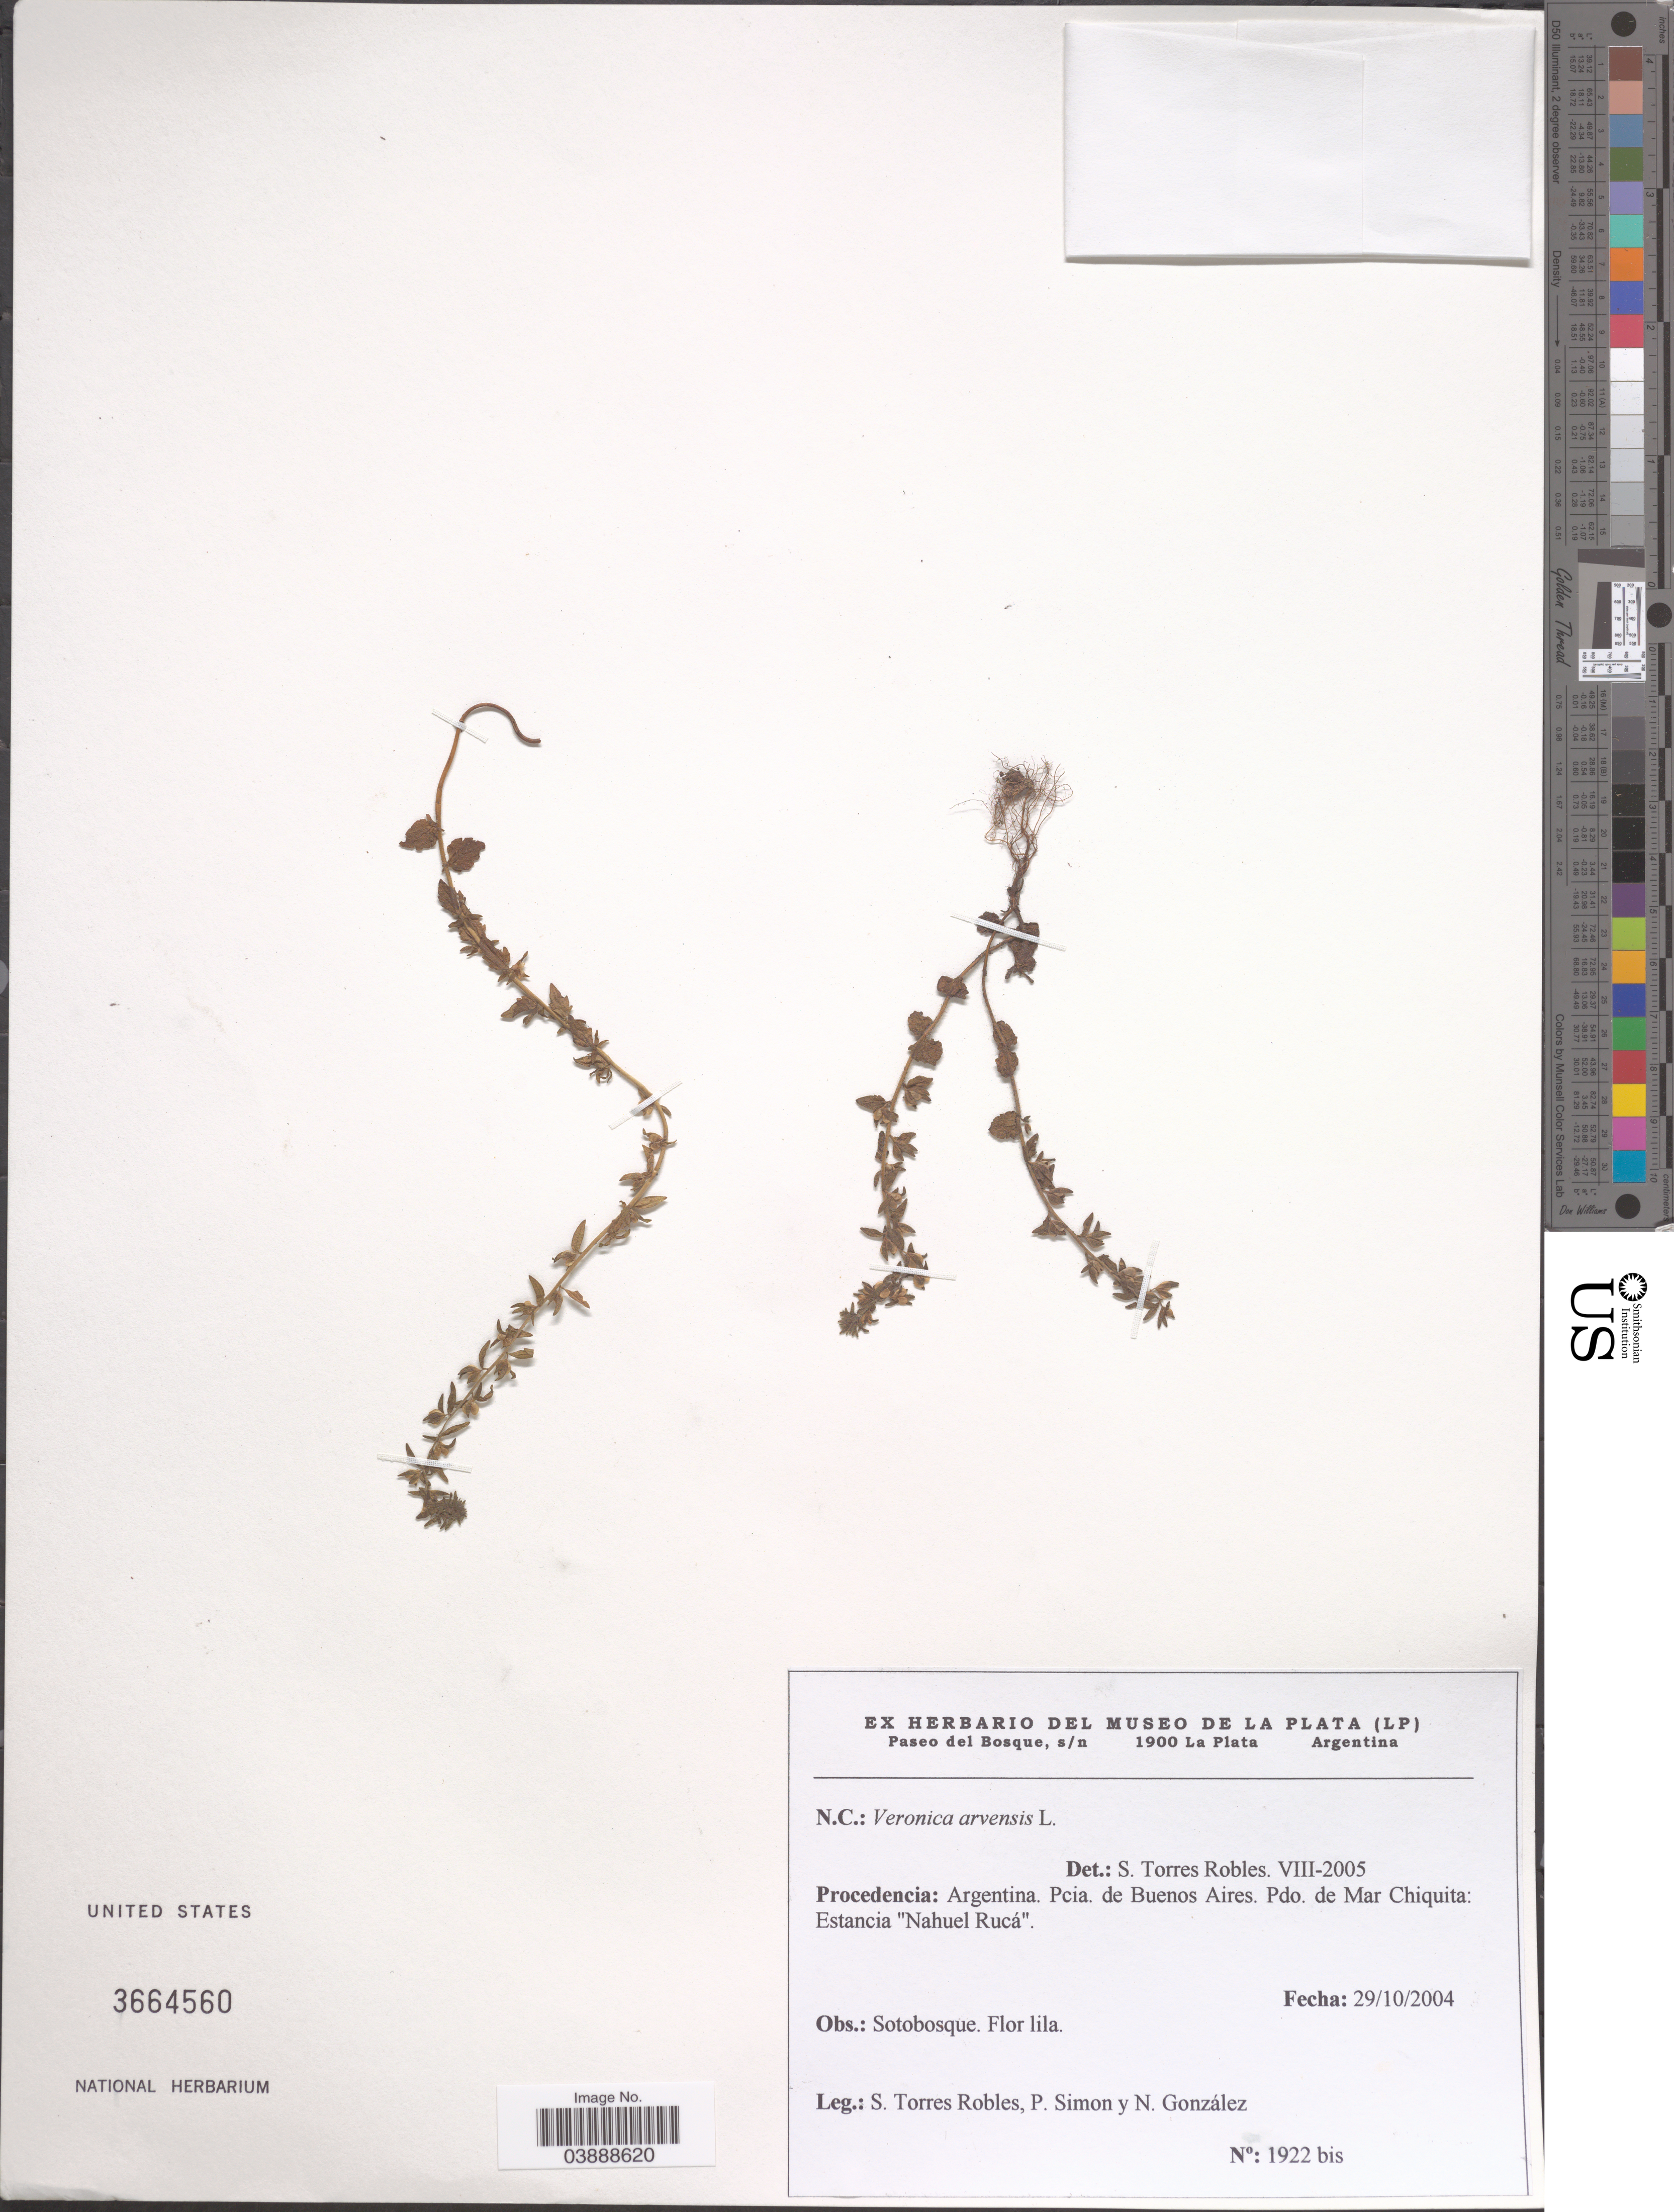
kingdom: Plantae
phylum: Tracheophyta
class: Magnoliopsida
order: Lamiales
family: Plantaginaceae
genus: Veronica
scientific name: Veronica arvensis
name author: L.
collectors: S. Torres Robles, P. Simon & N. Gonzalez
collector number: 1922bis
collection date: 2004-10-29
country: Argentina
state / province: Buenos Aires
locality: Pdo. de Mar Chiquita: Estancia "Nahuel Rucá".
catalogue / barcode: US 3664560